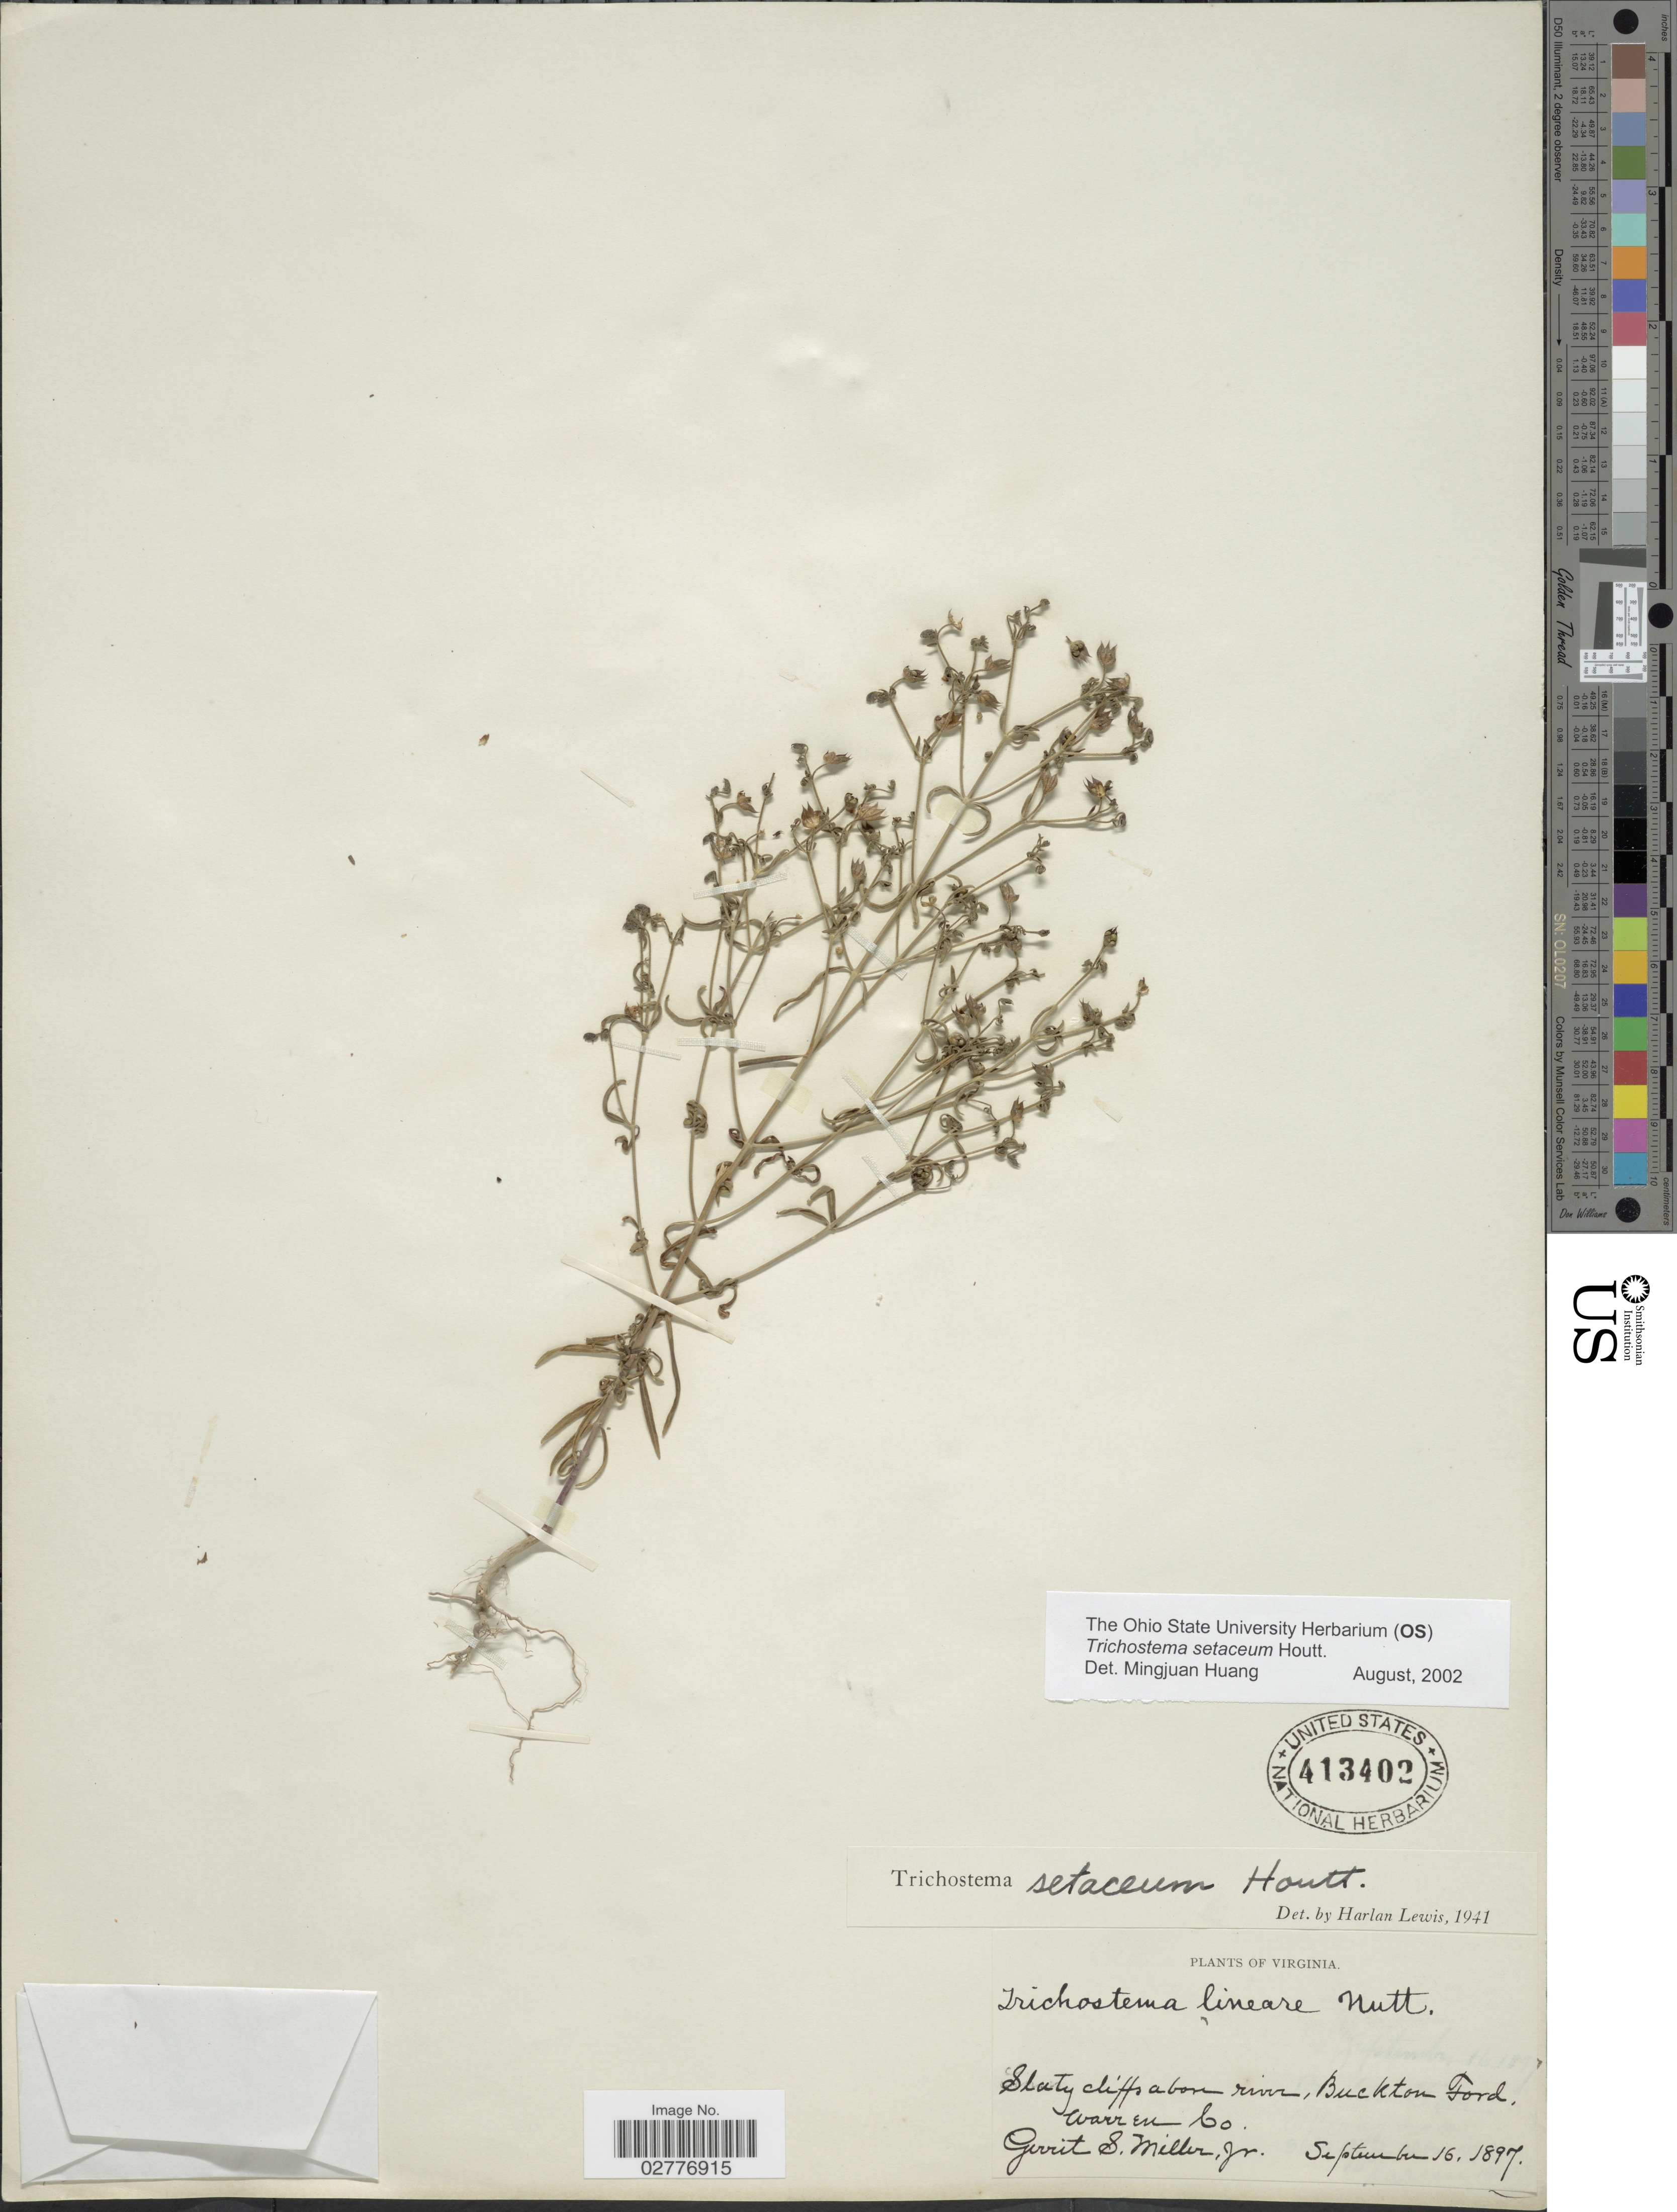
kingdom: Plantae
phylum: Tracheophyta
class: Magnoliopsida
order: Lamiales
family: Lamiaceae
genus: Trichostema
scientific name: Trichostema setaceum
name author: Houtt.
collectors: G. S. Miller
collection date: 1897-09-16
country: United States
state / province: Virginia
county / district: Warren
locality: Slaty cliffs above river, Buckton Ford. Warren Co.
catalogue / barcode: US 413402